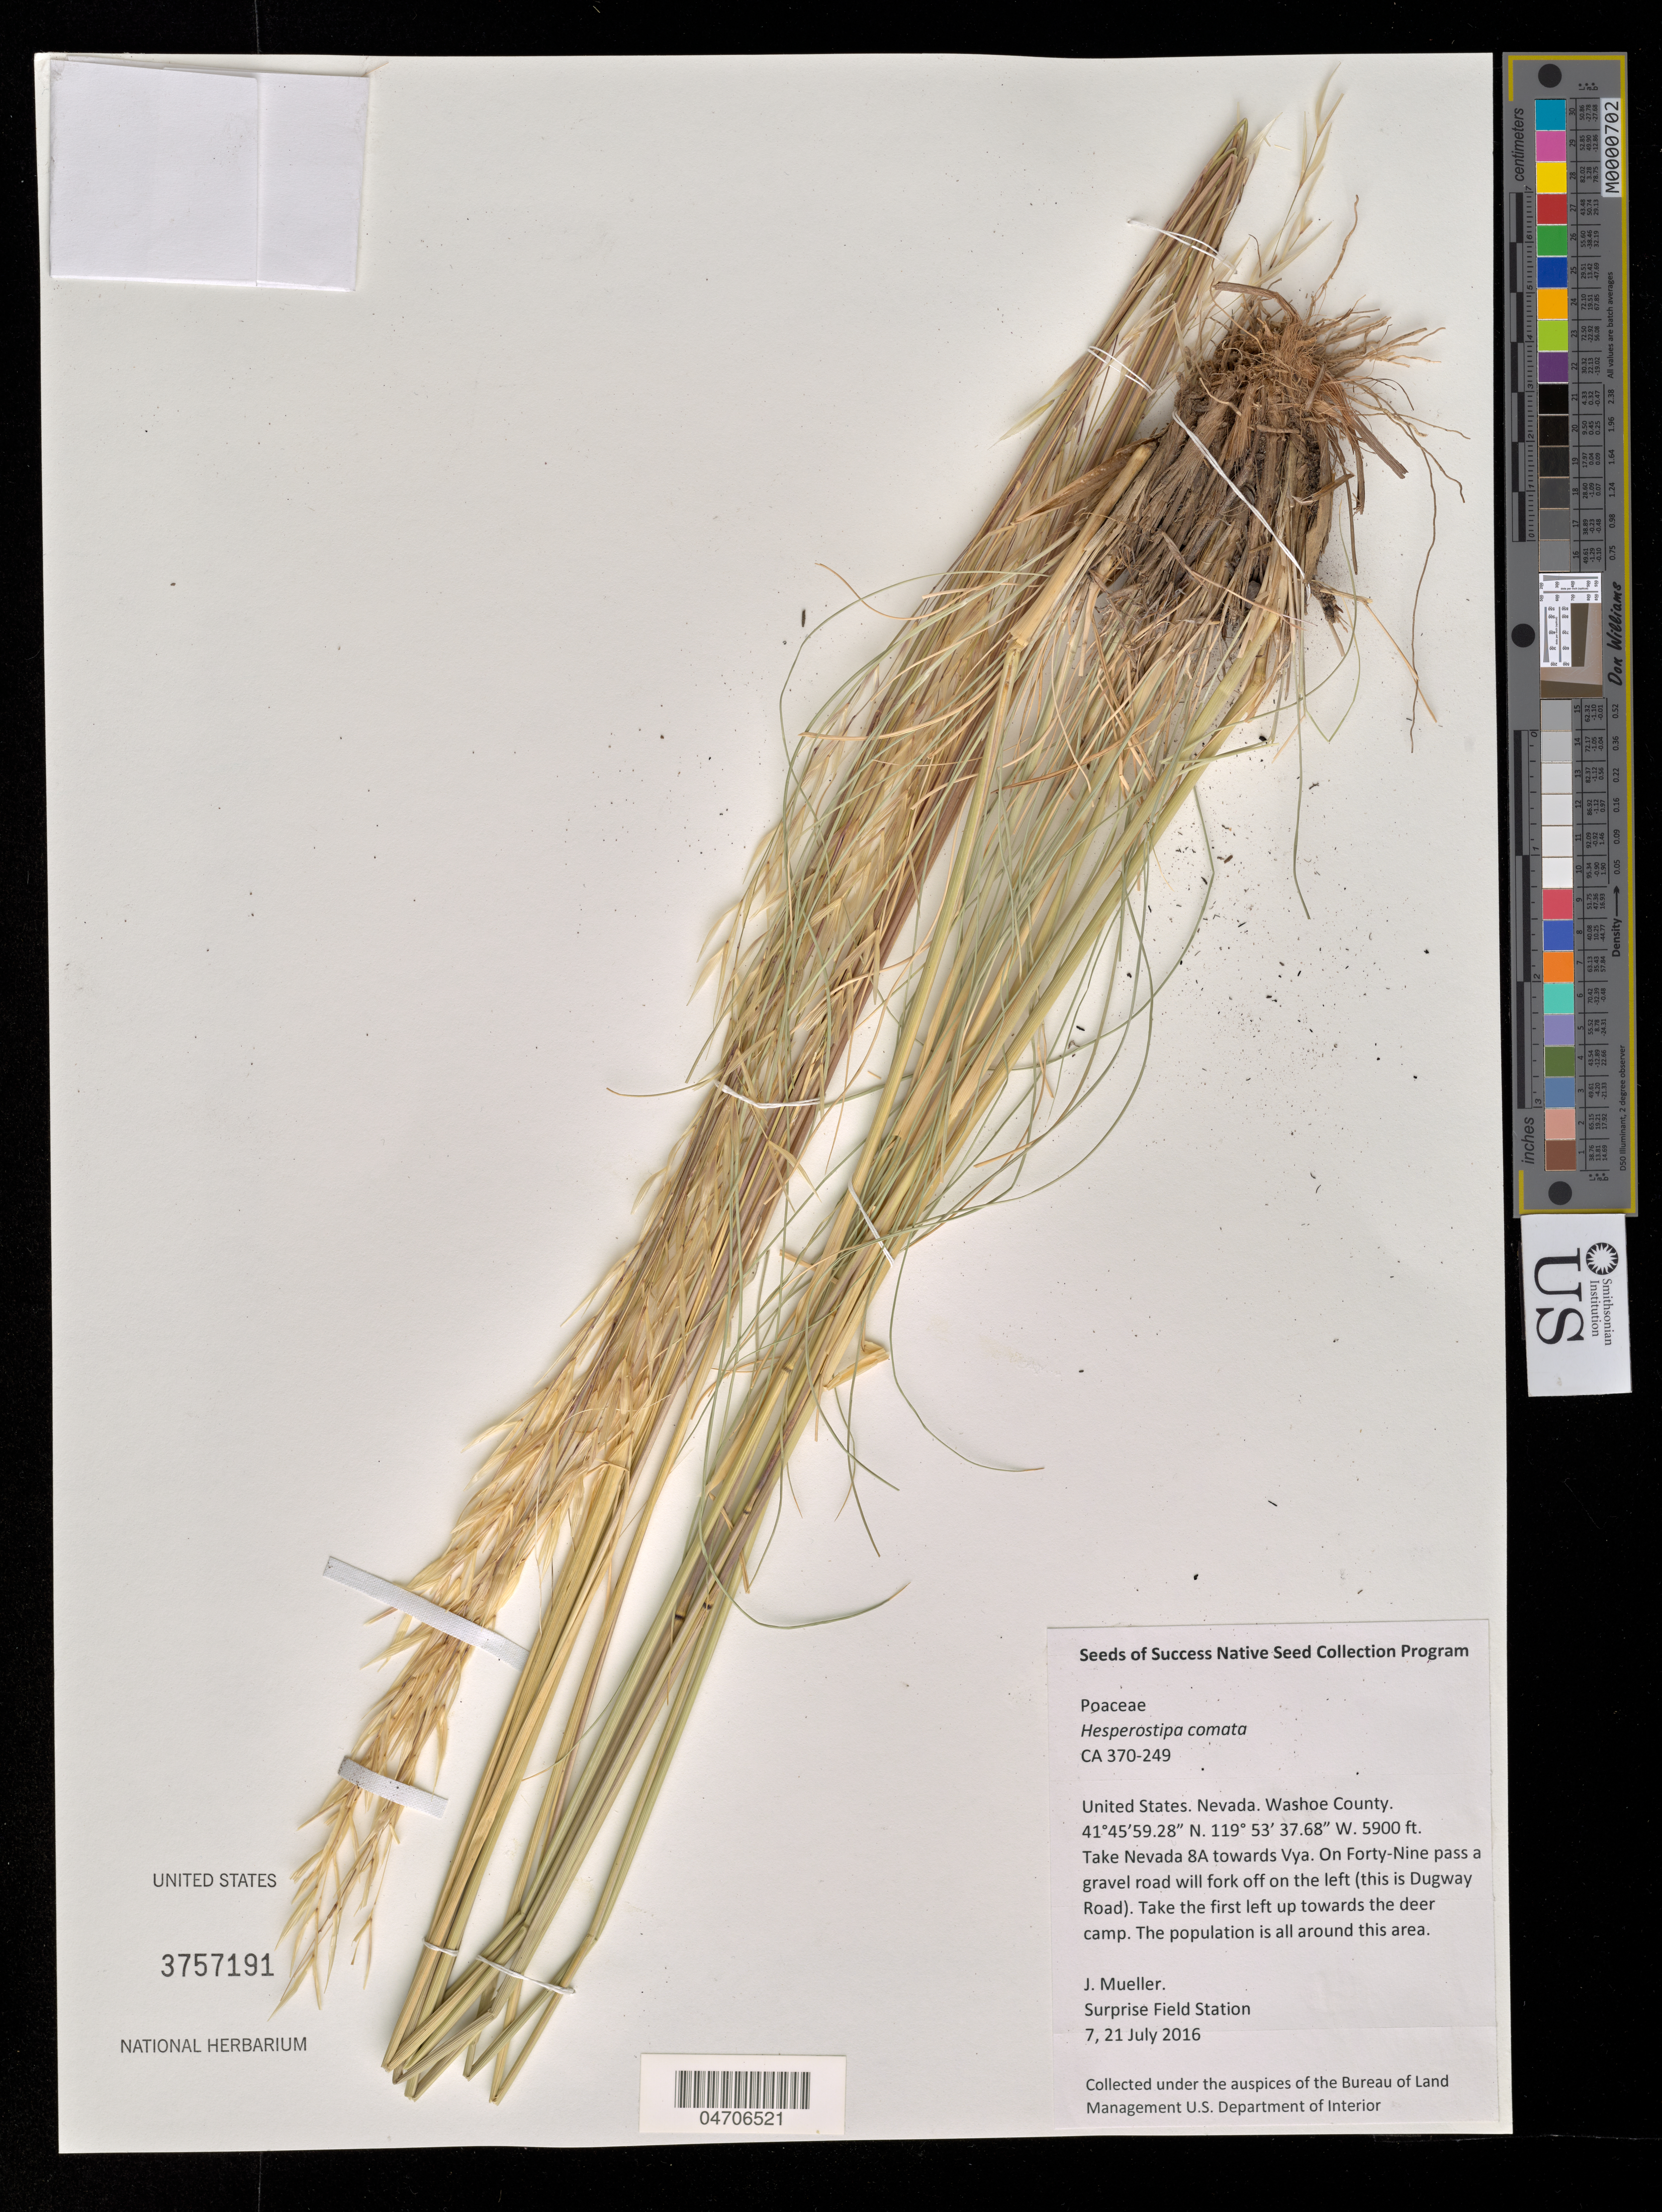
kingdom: Plantae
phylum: Tracheophyta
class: Liliopsida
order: Poales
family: Poaceae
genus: Hesperostipa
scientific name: Hesperostipa comata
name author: (Trin. & Rupr.) Barkworth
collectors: J. Mueller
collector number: CA370-249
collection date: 2016-07-07/2016-07-21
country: United States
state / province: Nevada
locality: Washoe County. Take Nevada 8A towards Vya. On Forty-Nine pass a gravel road will fork off on the left (this is the Dugway Road). Take the first left up towards the deer camp.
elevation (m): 1798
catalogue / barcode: US 3757191